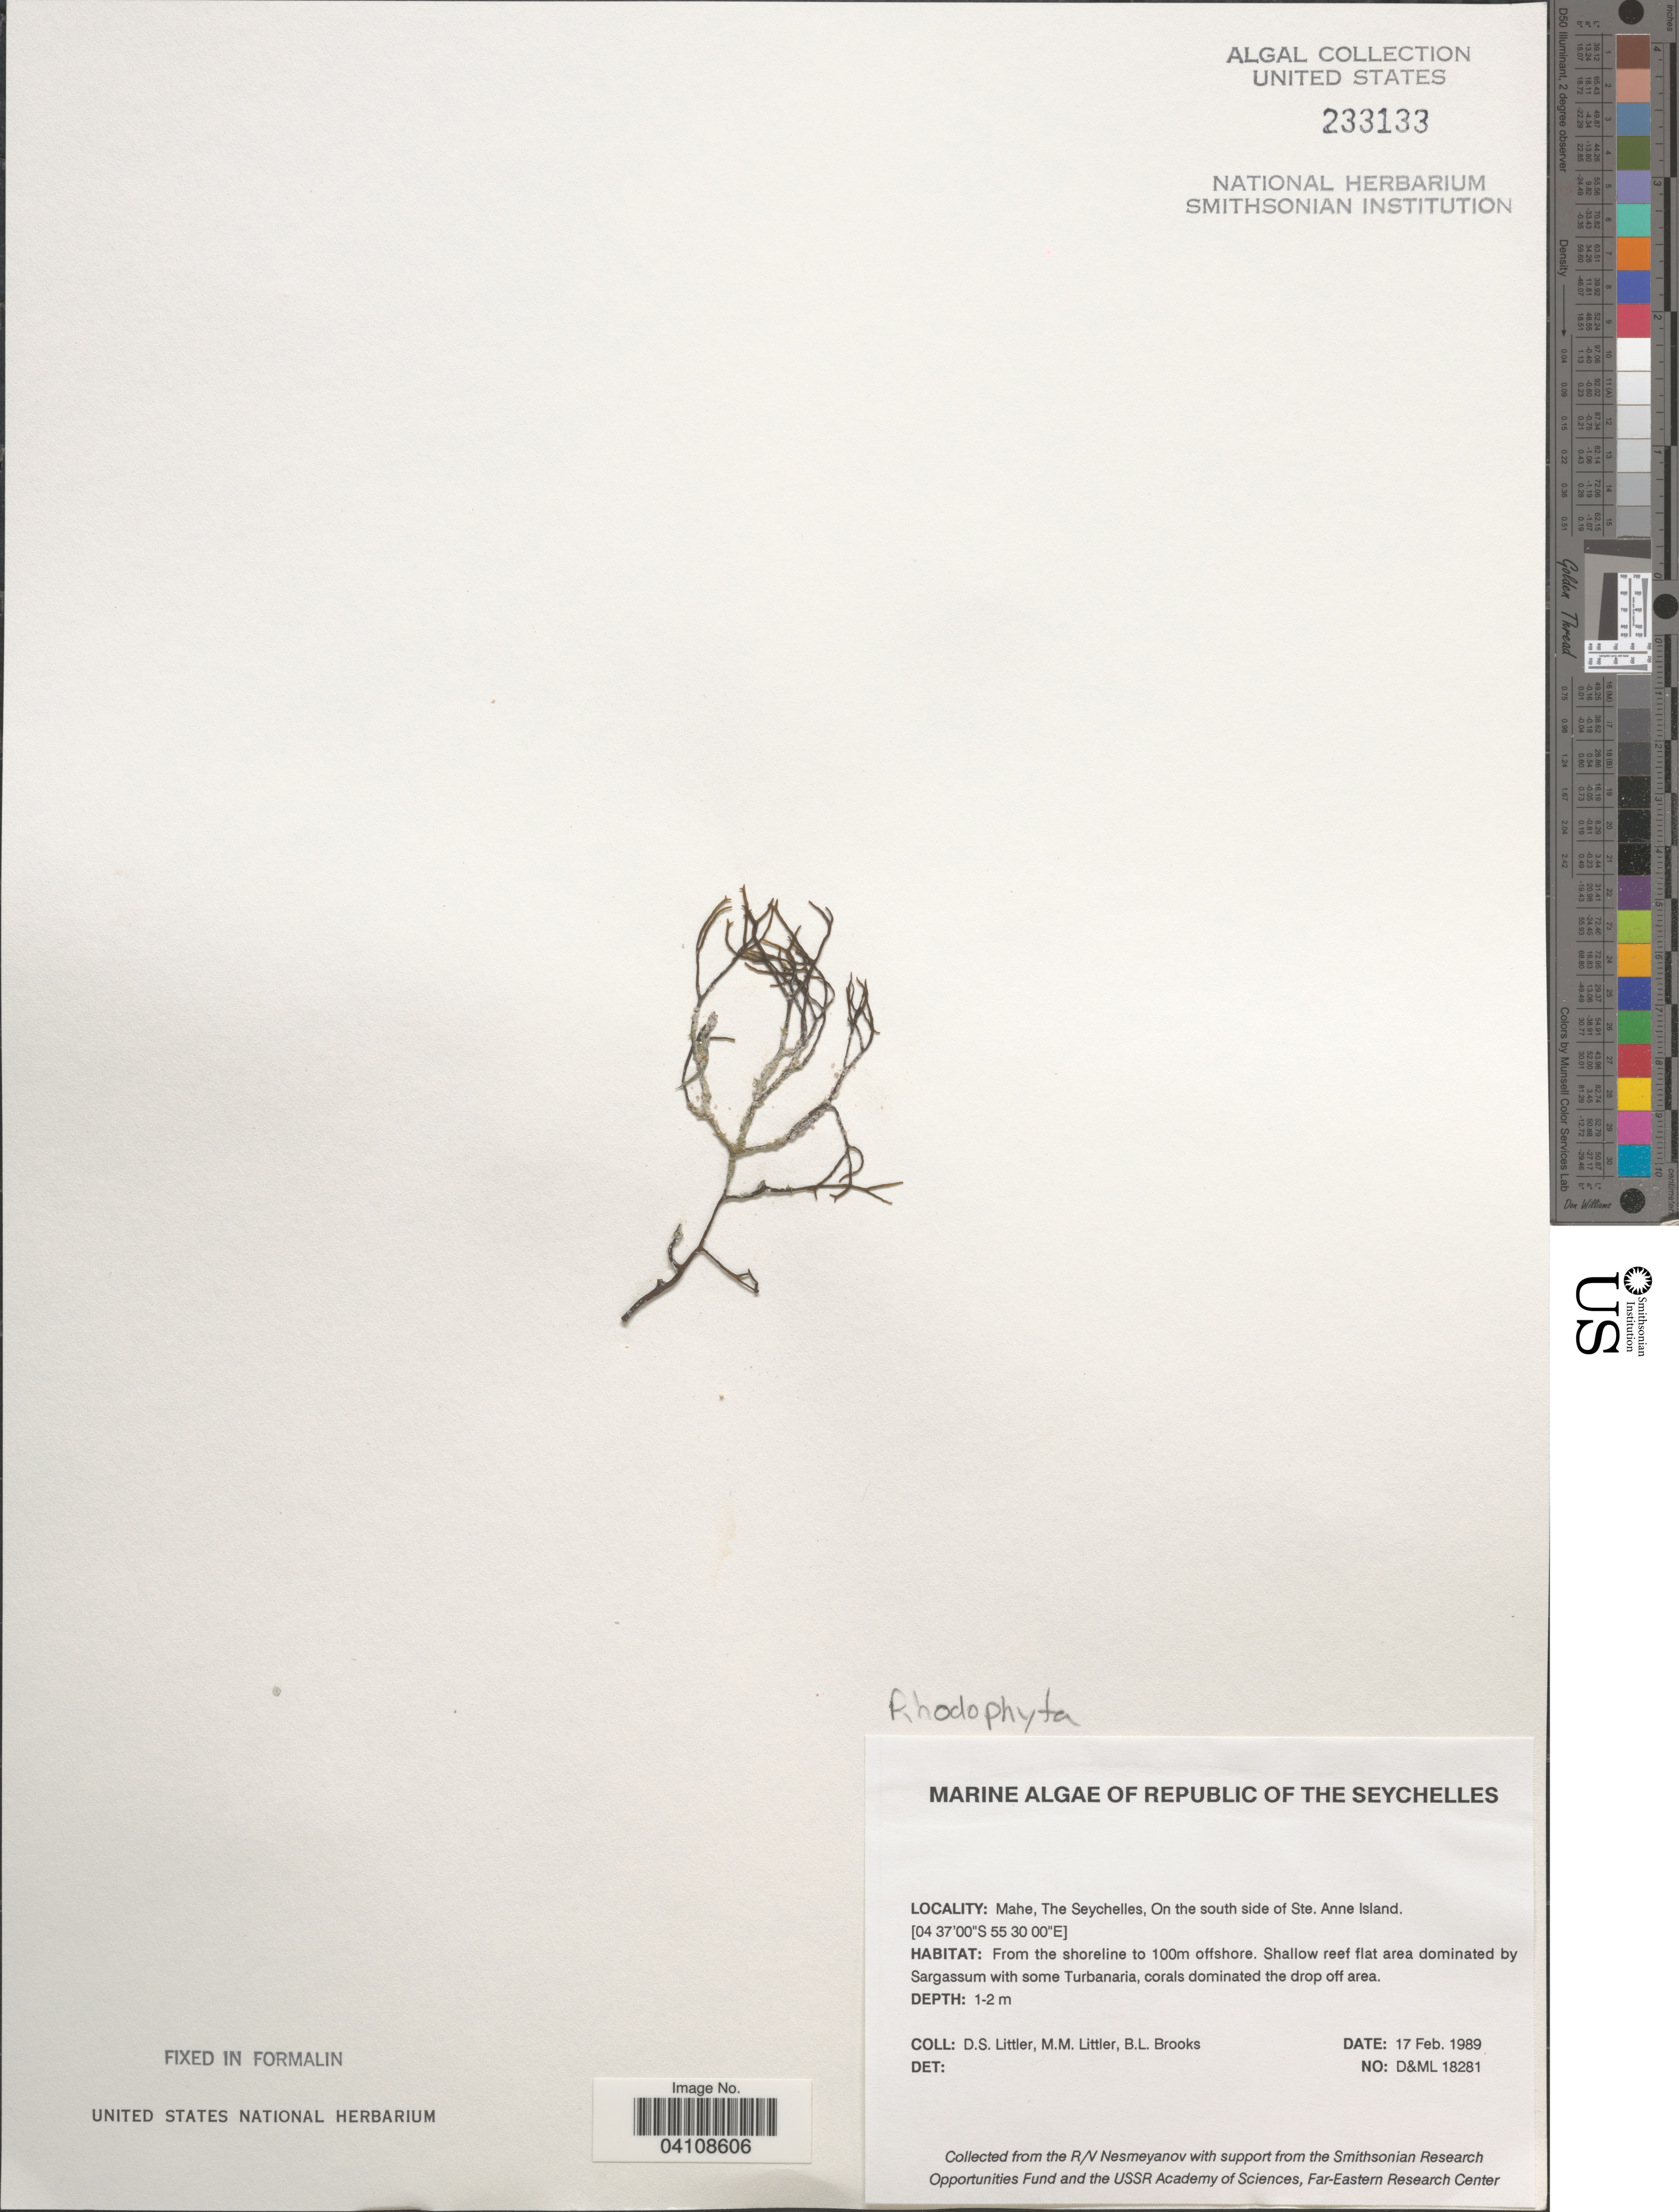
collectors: D. S. Littler & B. Brooks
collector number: D&ML18281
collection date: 1989-02-17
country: Seychelles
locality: Republic of The Seychelles. Mahe, On the south side of Ste. Anne Island. From the shoreline to 100m offshore.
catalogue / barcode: US 233133